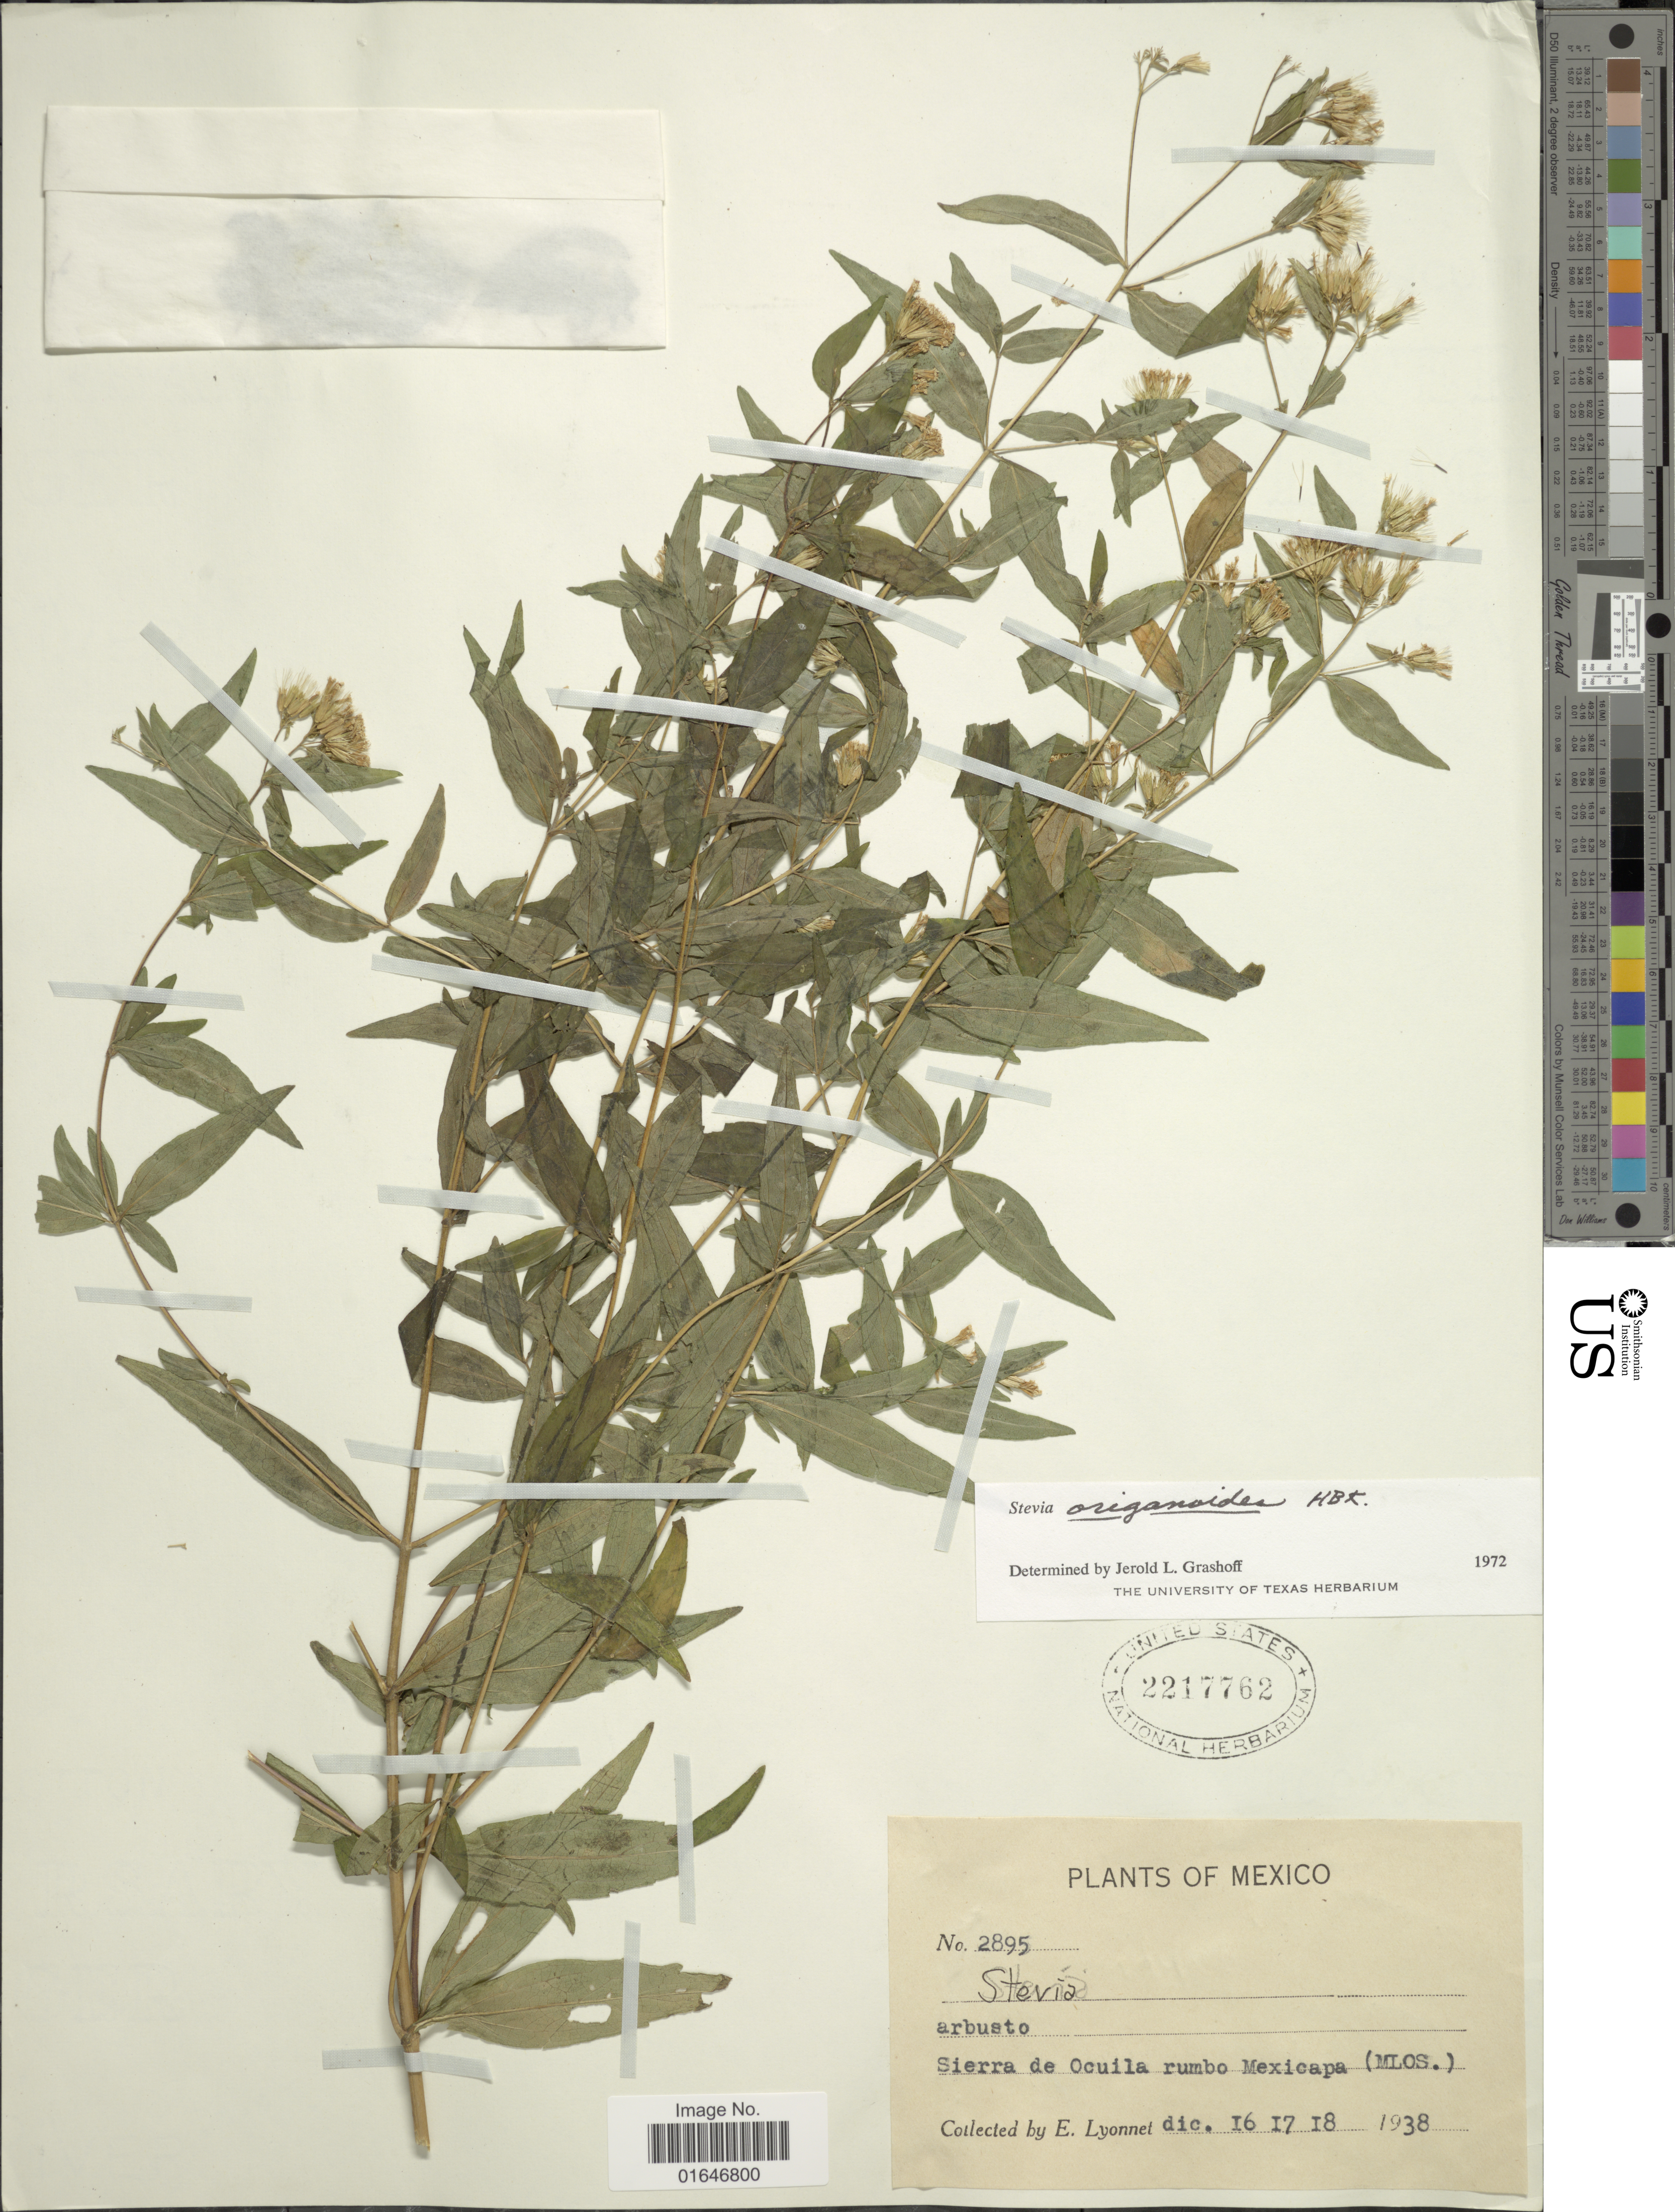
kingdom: Plantae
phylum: Tracheophyta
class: Magnoliopsida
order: Asterales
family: Asteraceae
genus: Stevia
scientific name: Stevia origanoides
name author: Kunth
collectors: E. Lyonnet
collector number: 2895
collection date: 1938-12-16/1938-12-18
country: Mexico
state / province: Morelos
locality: Sierra de Ocuila rumbo Mexicapa.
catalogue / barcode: US 2217762